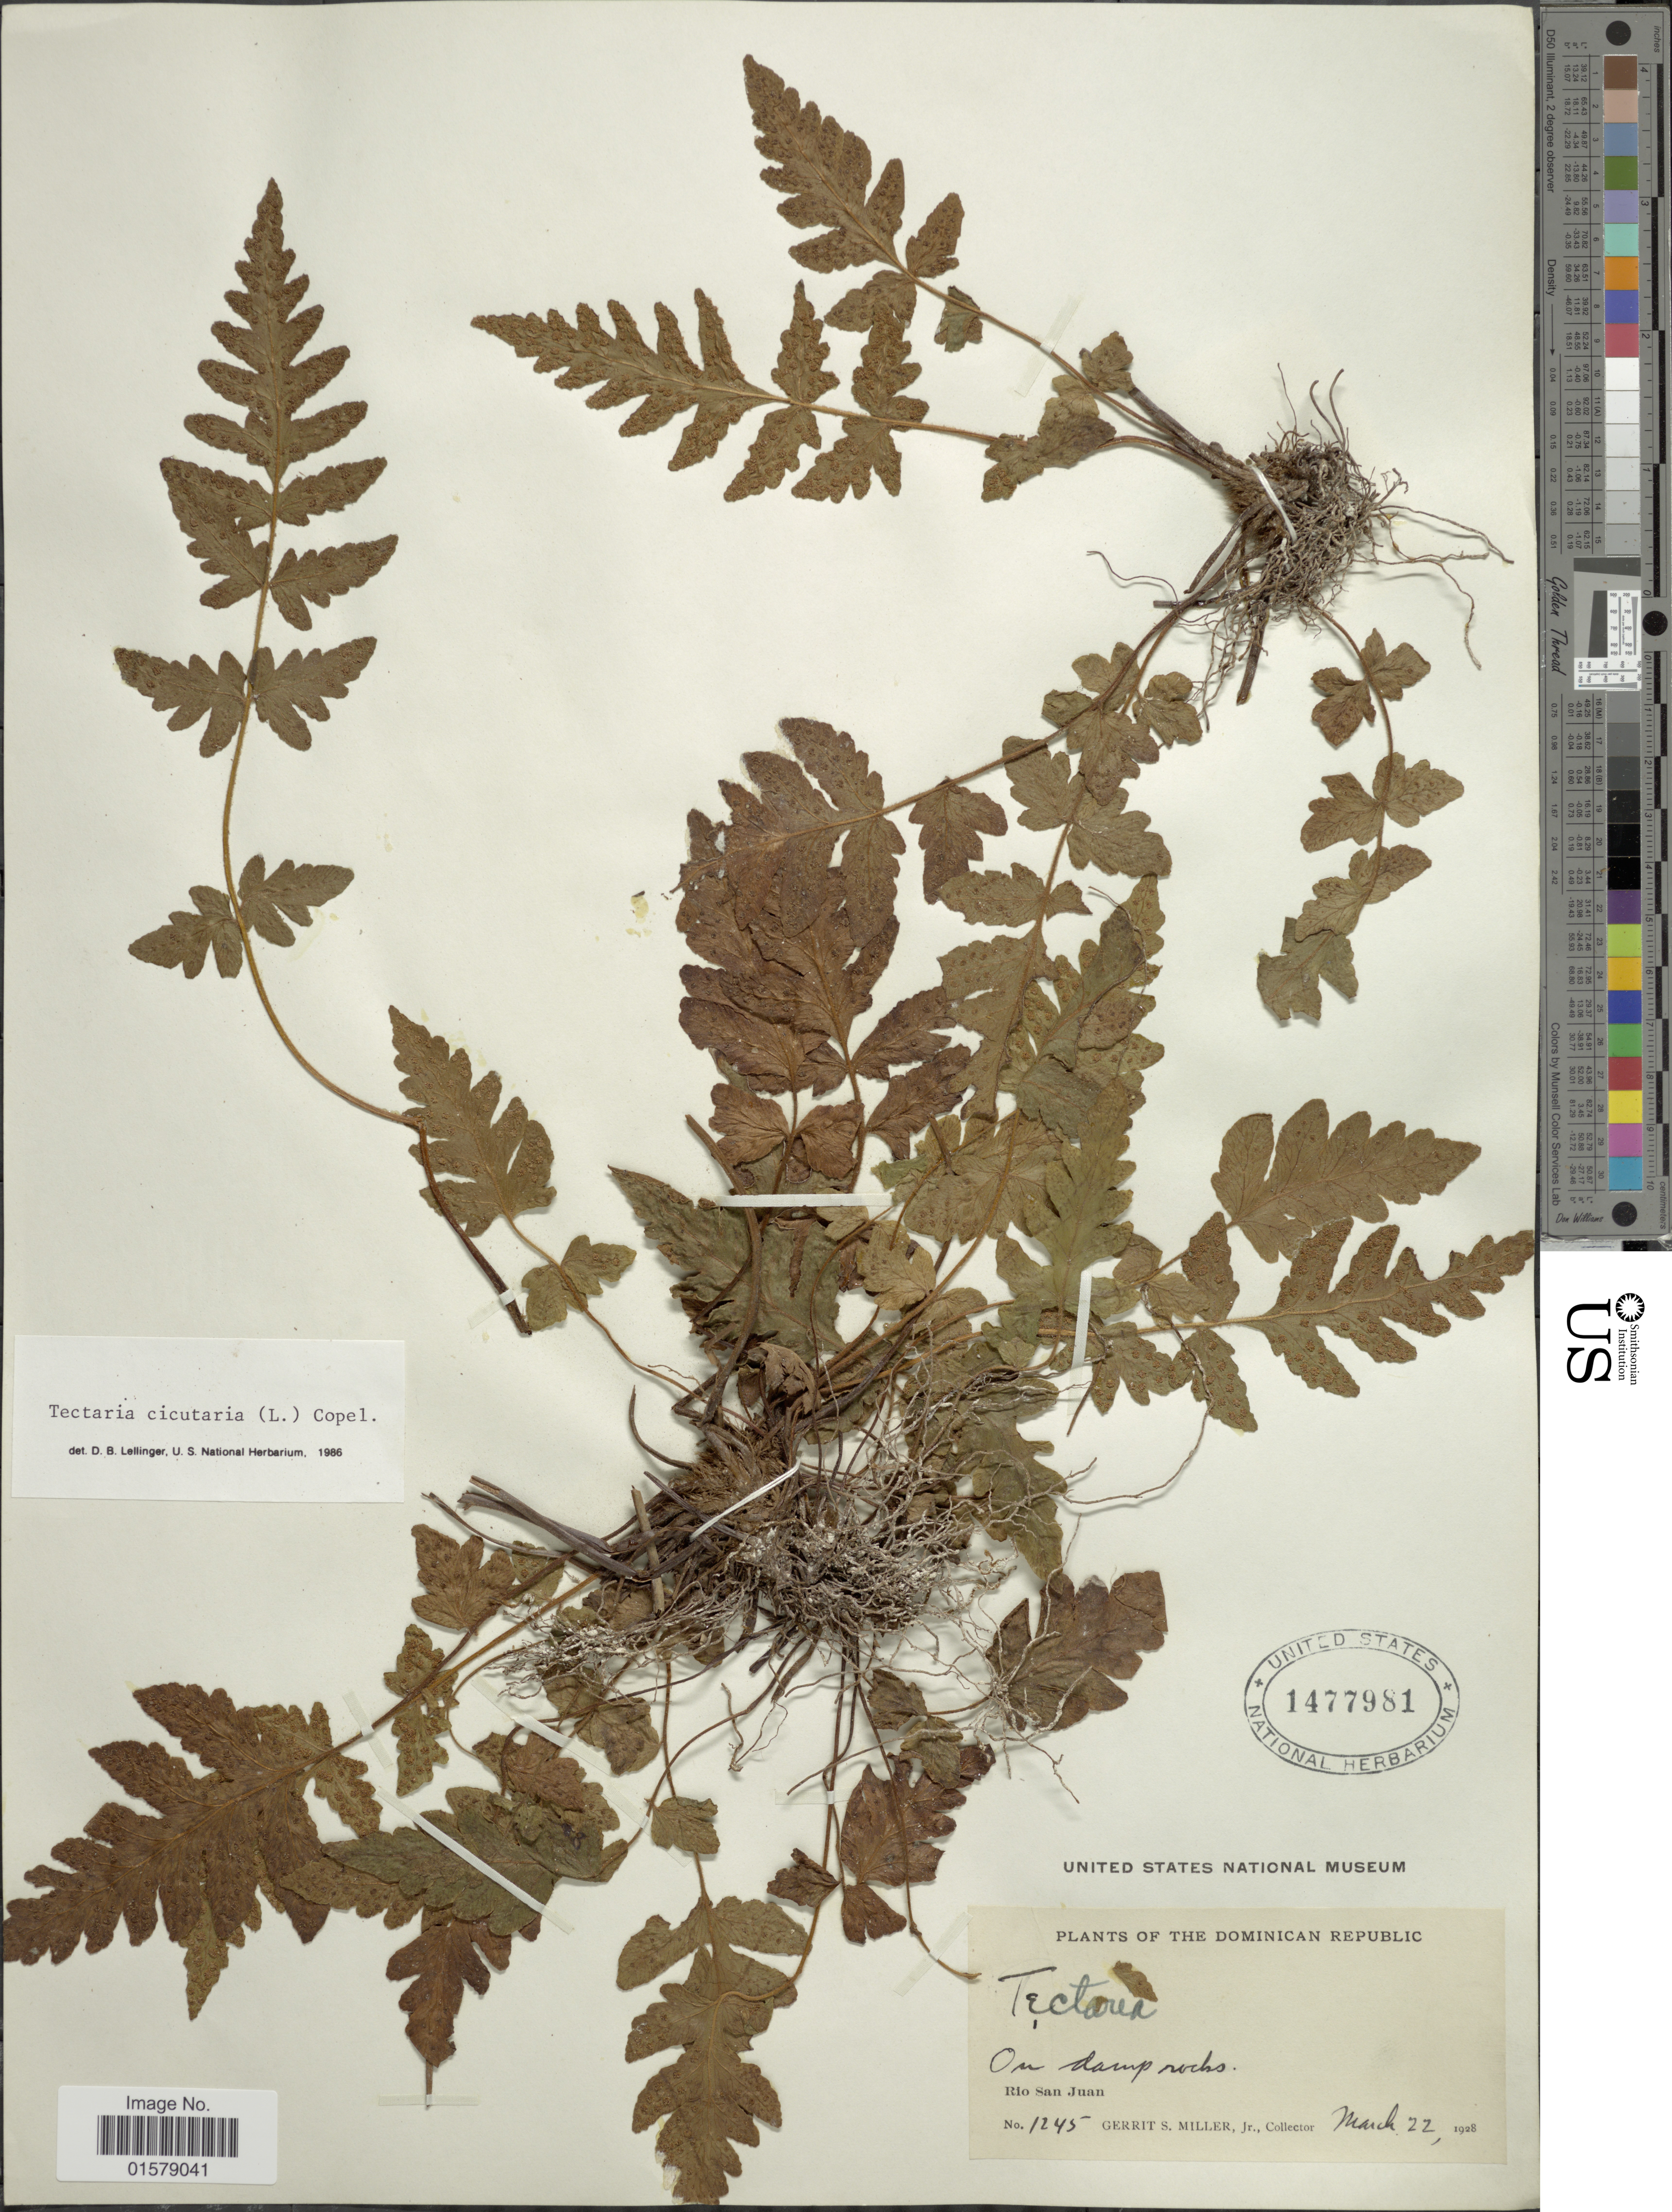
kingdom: Plantae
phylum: Tracheophyta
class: Polypodiopsida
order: Polypodiales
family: Tectariaceae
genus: Tectaria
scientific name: Tectaria cicutaria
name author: (L.) Copel.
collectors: G. S. Miller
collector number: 1245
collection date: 1928-03-22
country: Dominican Republic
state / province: San Juan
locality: Rio San Juan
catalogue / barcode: US 1477981